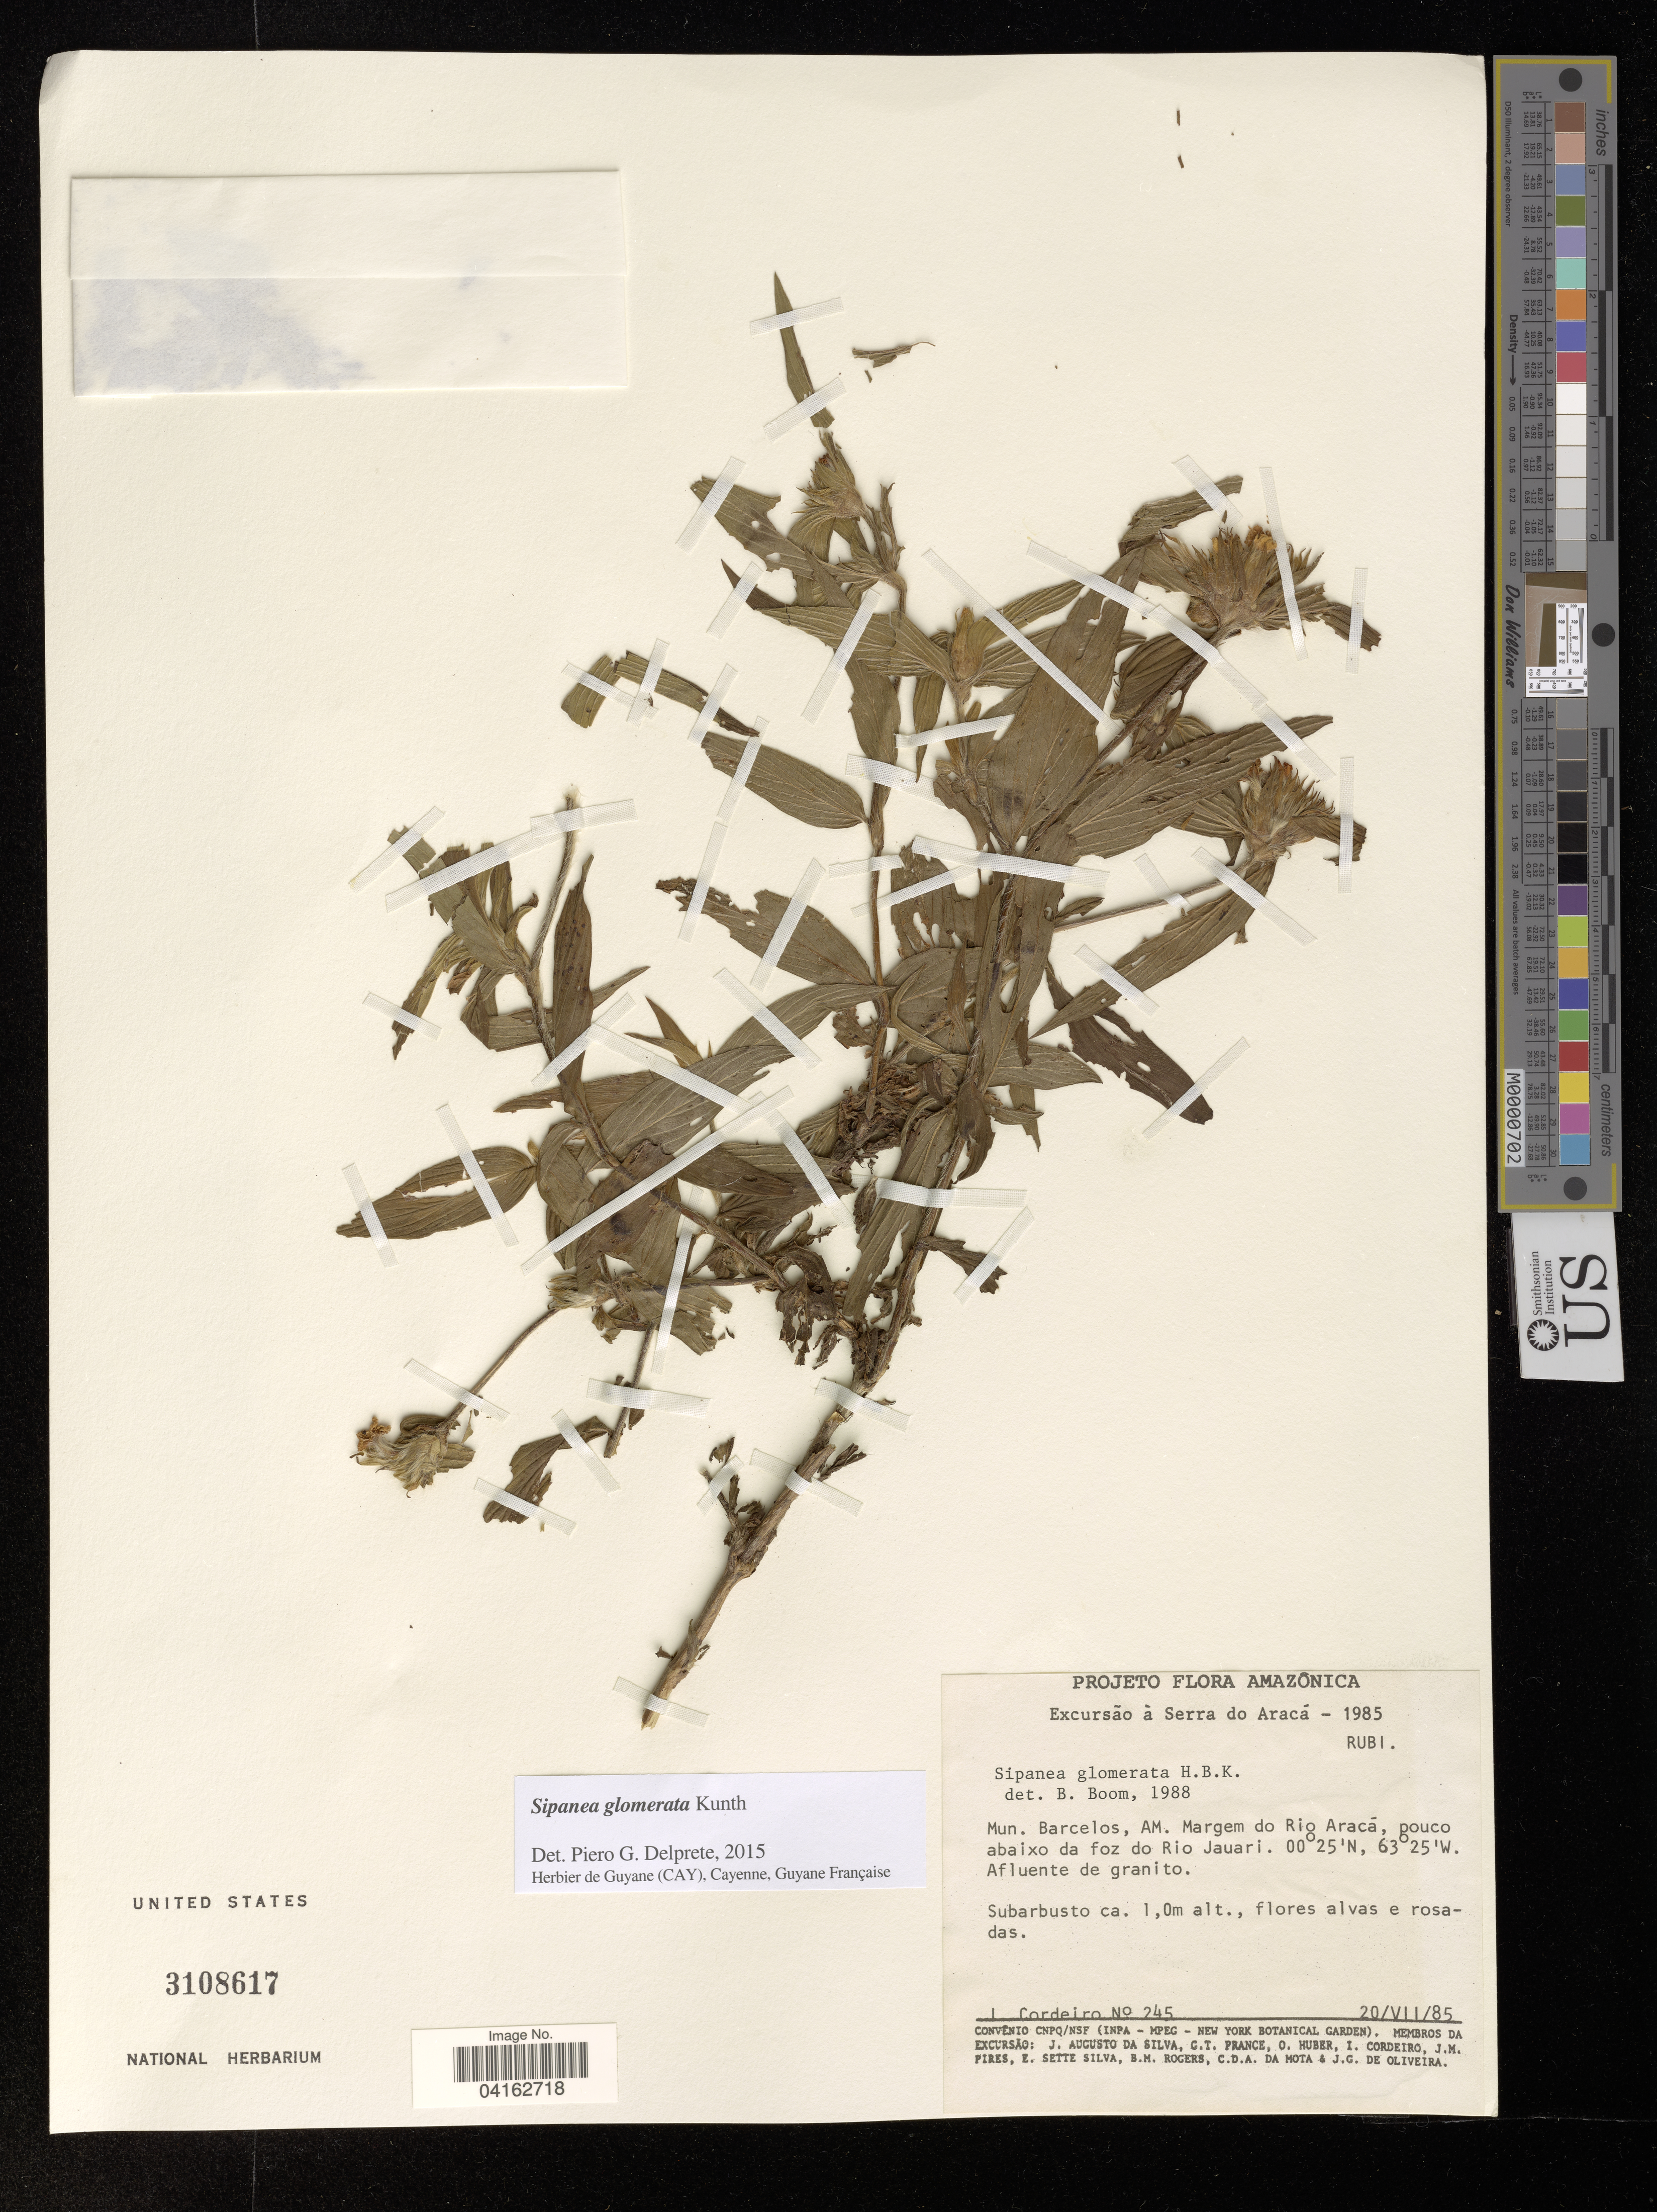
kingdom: Plantae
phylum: Tracheophyta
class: Magnoliopsida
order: Gentianales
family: Rubiaceae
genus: Sipanea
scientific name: Sipanea glomerata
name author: Kunth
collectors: J. Cordeiro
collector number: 245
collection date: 1985-07-20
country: Brazil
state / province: Amazonas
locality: Amazonica. Mun. Barcelos, AM. Margem do Rio Aracá, pouco abaixo da foz do Rio Jauari.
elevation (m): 10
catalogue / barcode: US 3108617